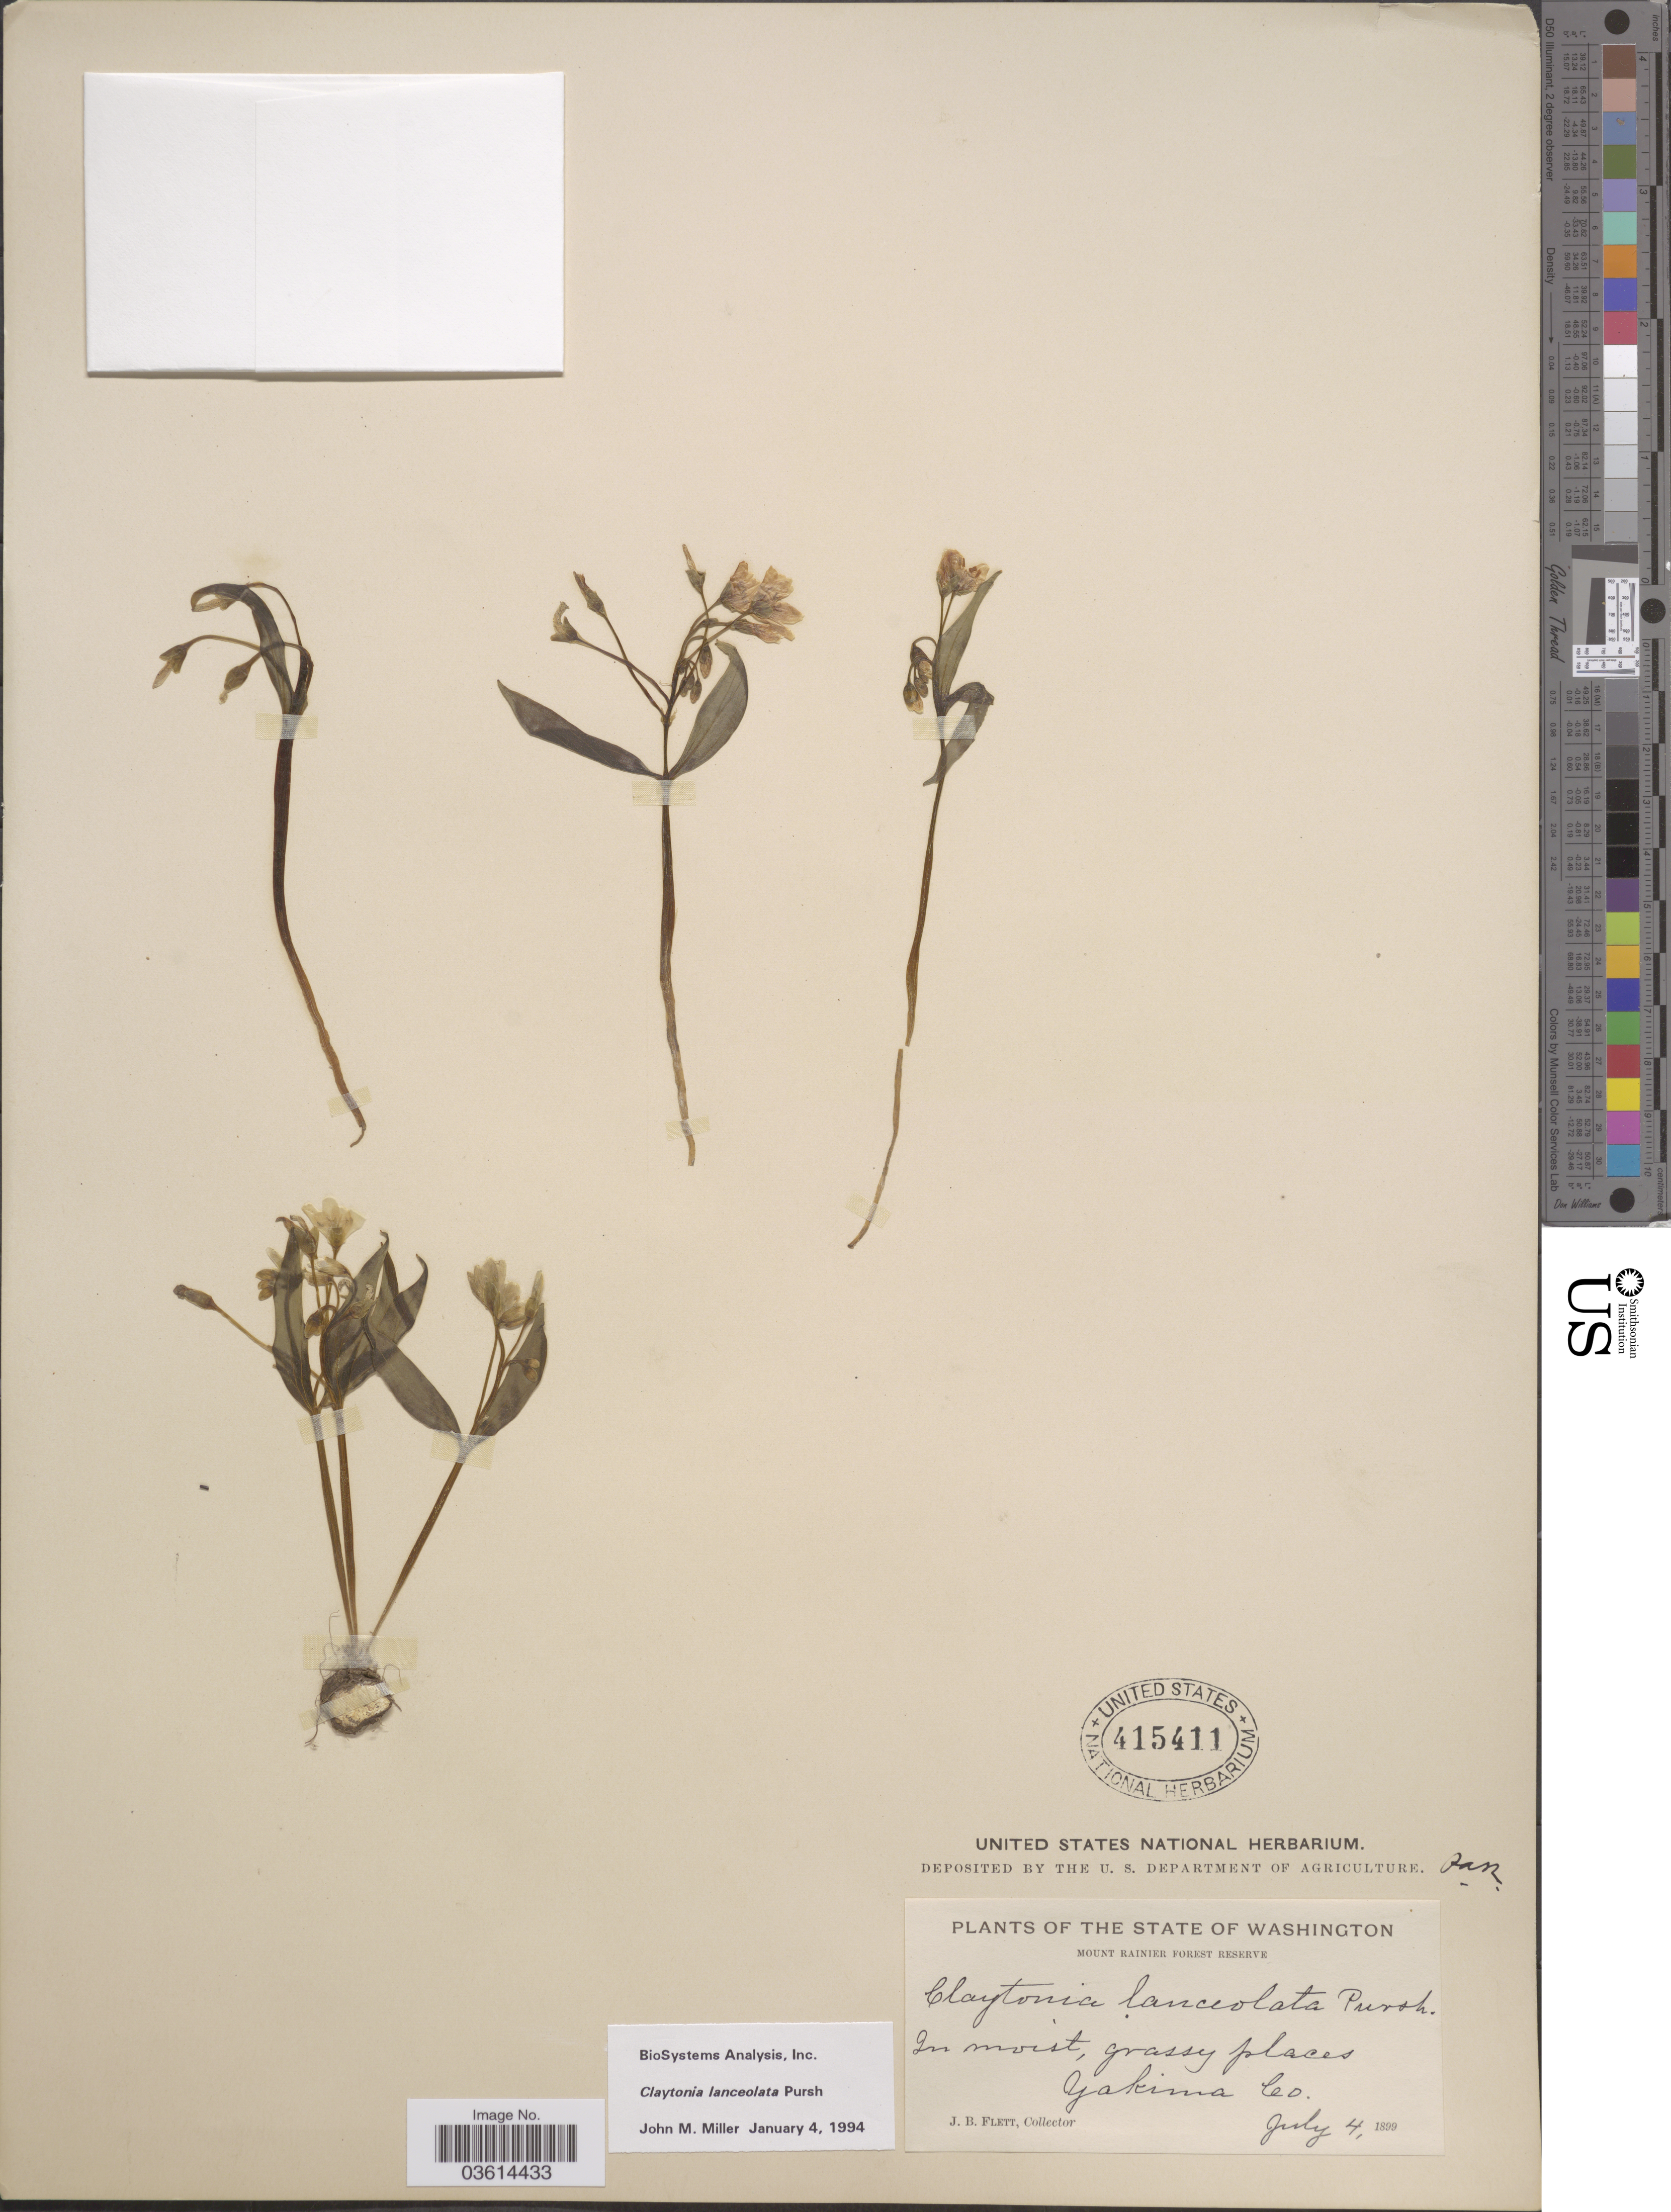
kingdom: Plantae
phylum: Tracheophyta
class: Magnoliopsida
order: Caryophyllales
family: Montiaceae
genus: Claytonia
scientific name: Claytonia lanceolata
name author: Pursh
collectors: J. Flett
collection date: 1899-07-04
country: United States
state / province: Washington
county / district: Yakima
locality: Mount Rainier Forest Reserve. Yakima Co.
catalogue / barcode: US 415411